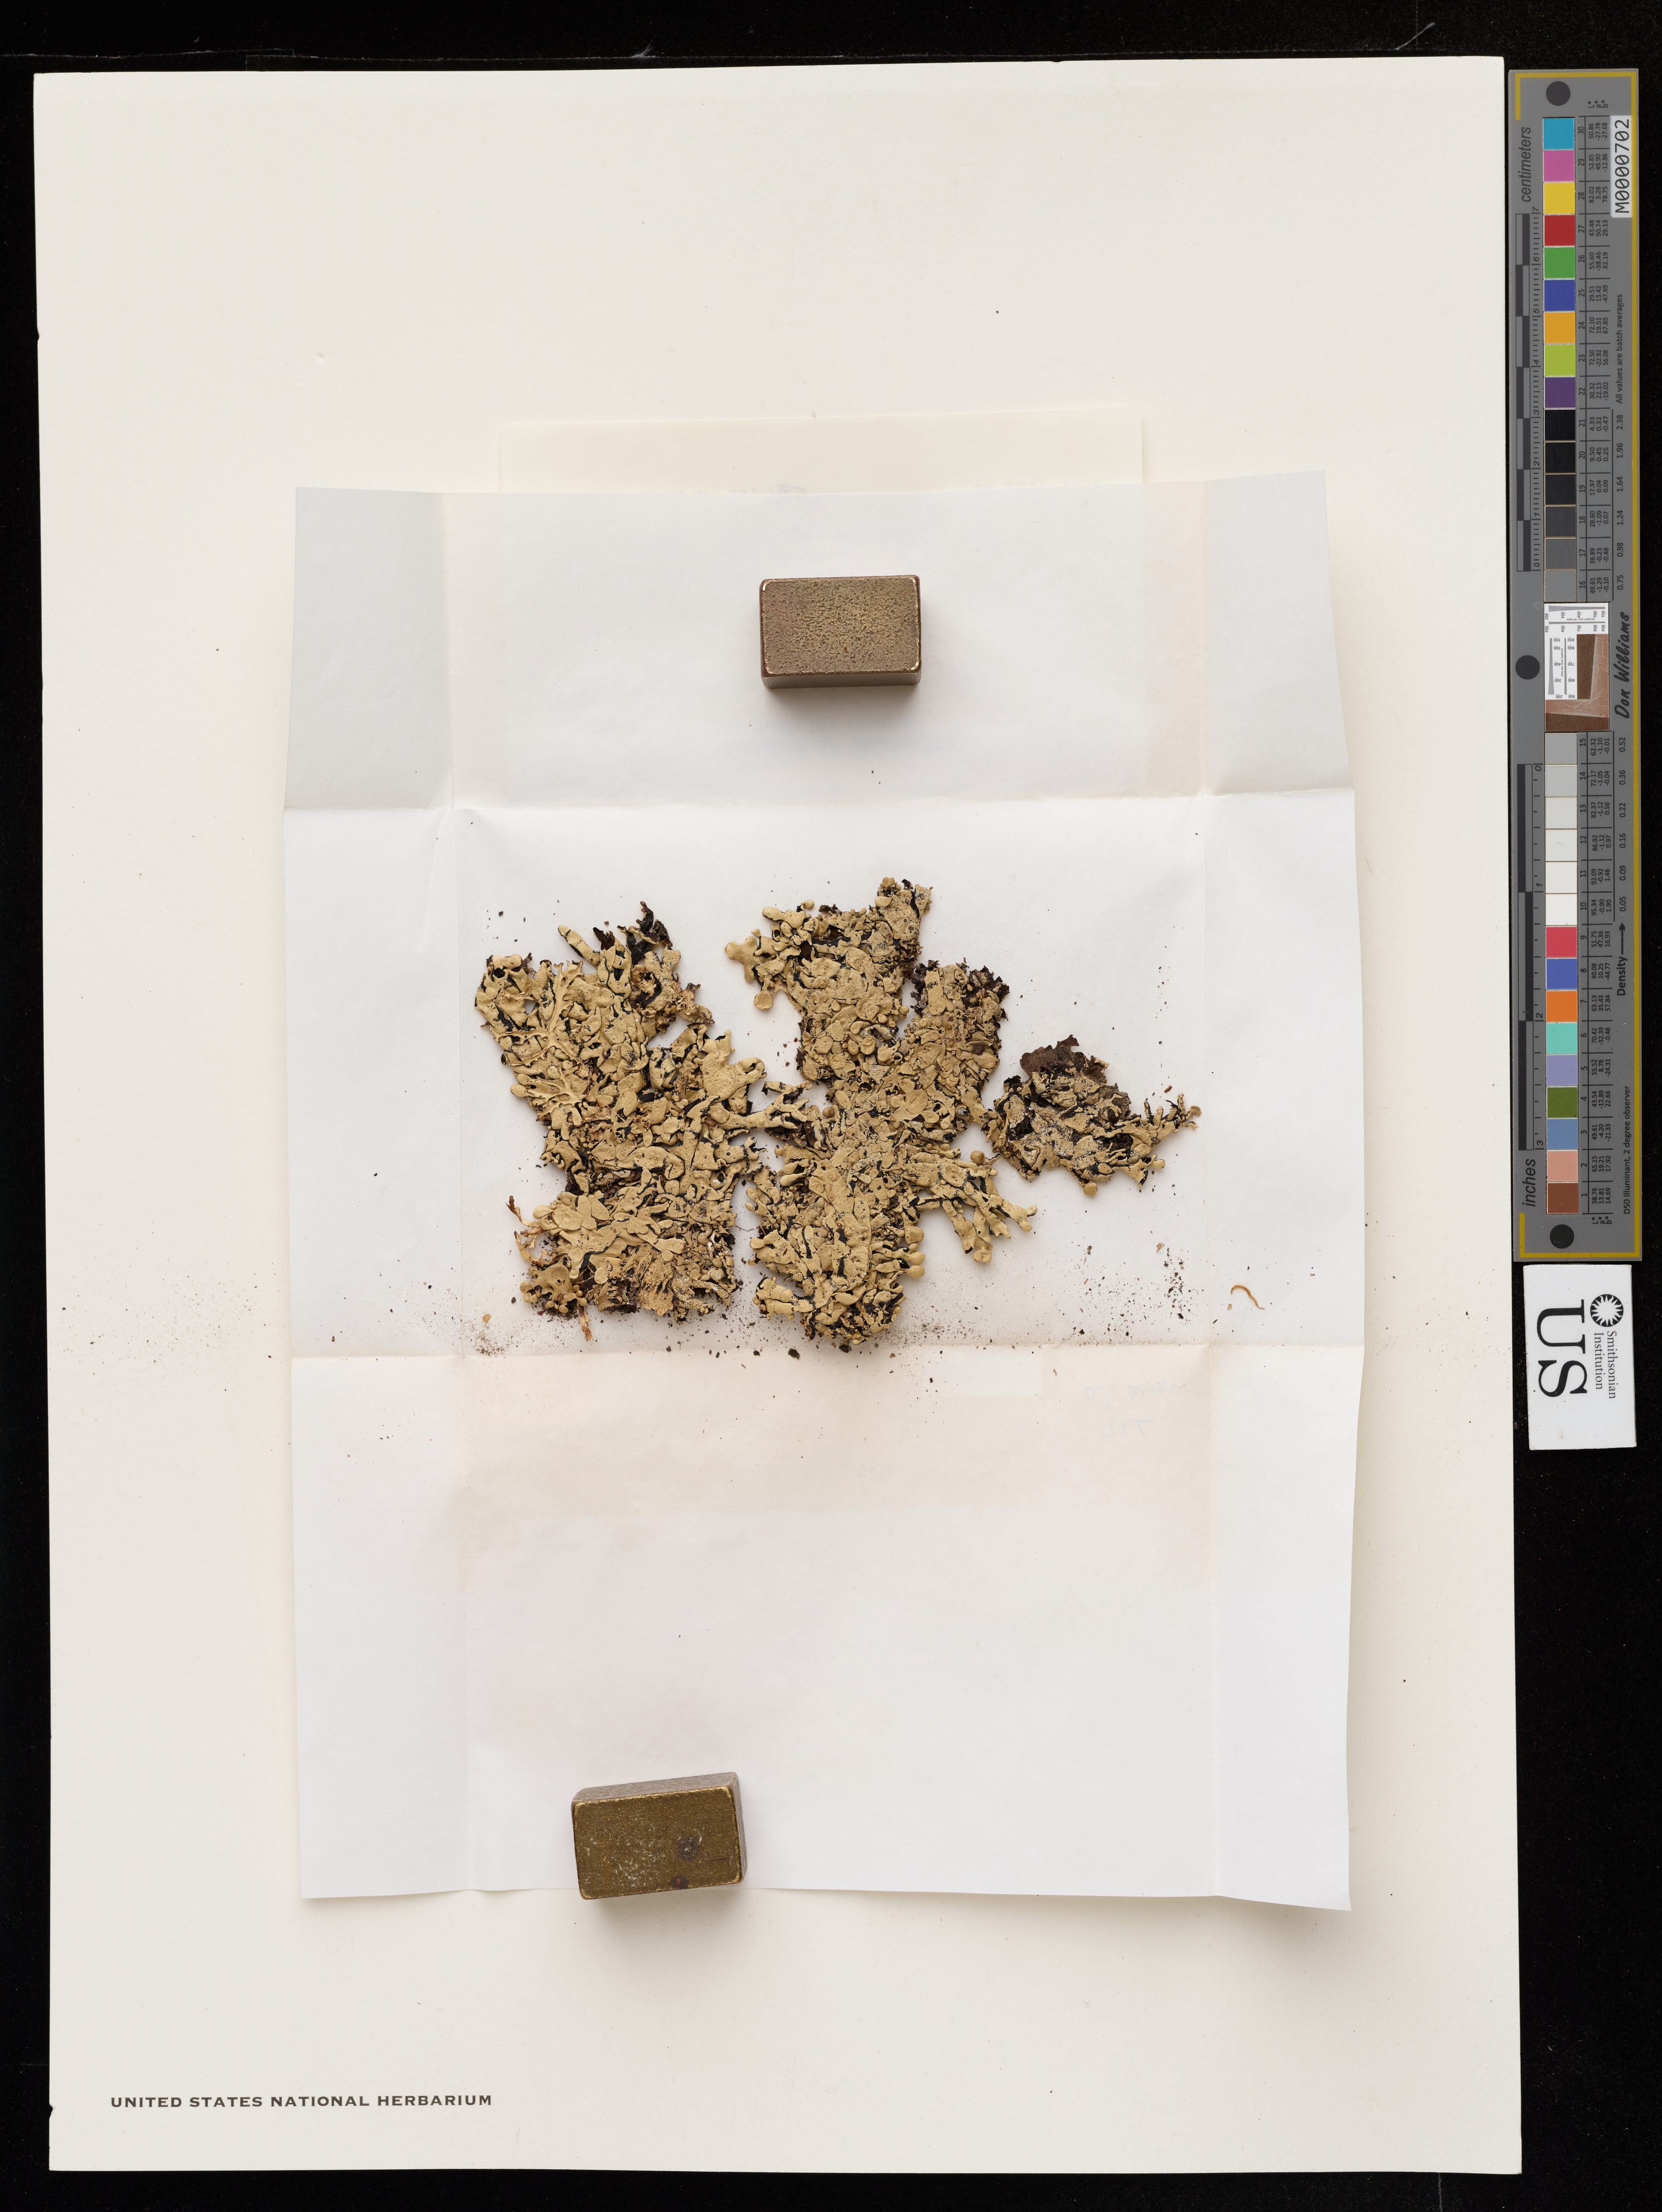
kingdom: Fungi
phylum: Ascomycota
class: Lecanoromycetes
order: Lecanorales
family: Parmeliaceae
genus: Hypogymnia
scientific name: Hypogymnia apinnata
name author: Goward & McCune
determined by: McCune, B.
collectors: M. Hale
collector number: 56765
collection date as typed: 24 Jul 1980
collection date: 1980-07-24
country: United States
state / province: California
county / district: Humboldt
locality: Lamphere-christenson dumes